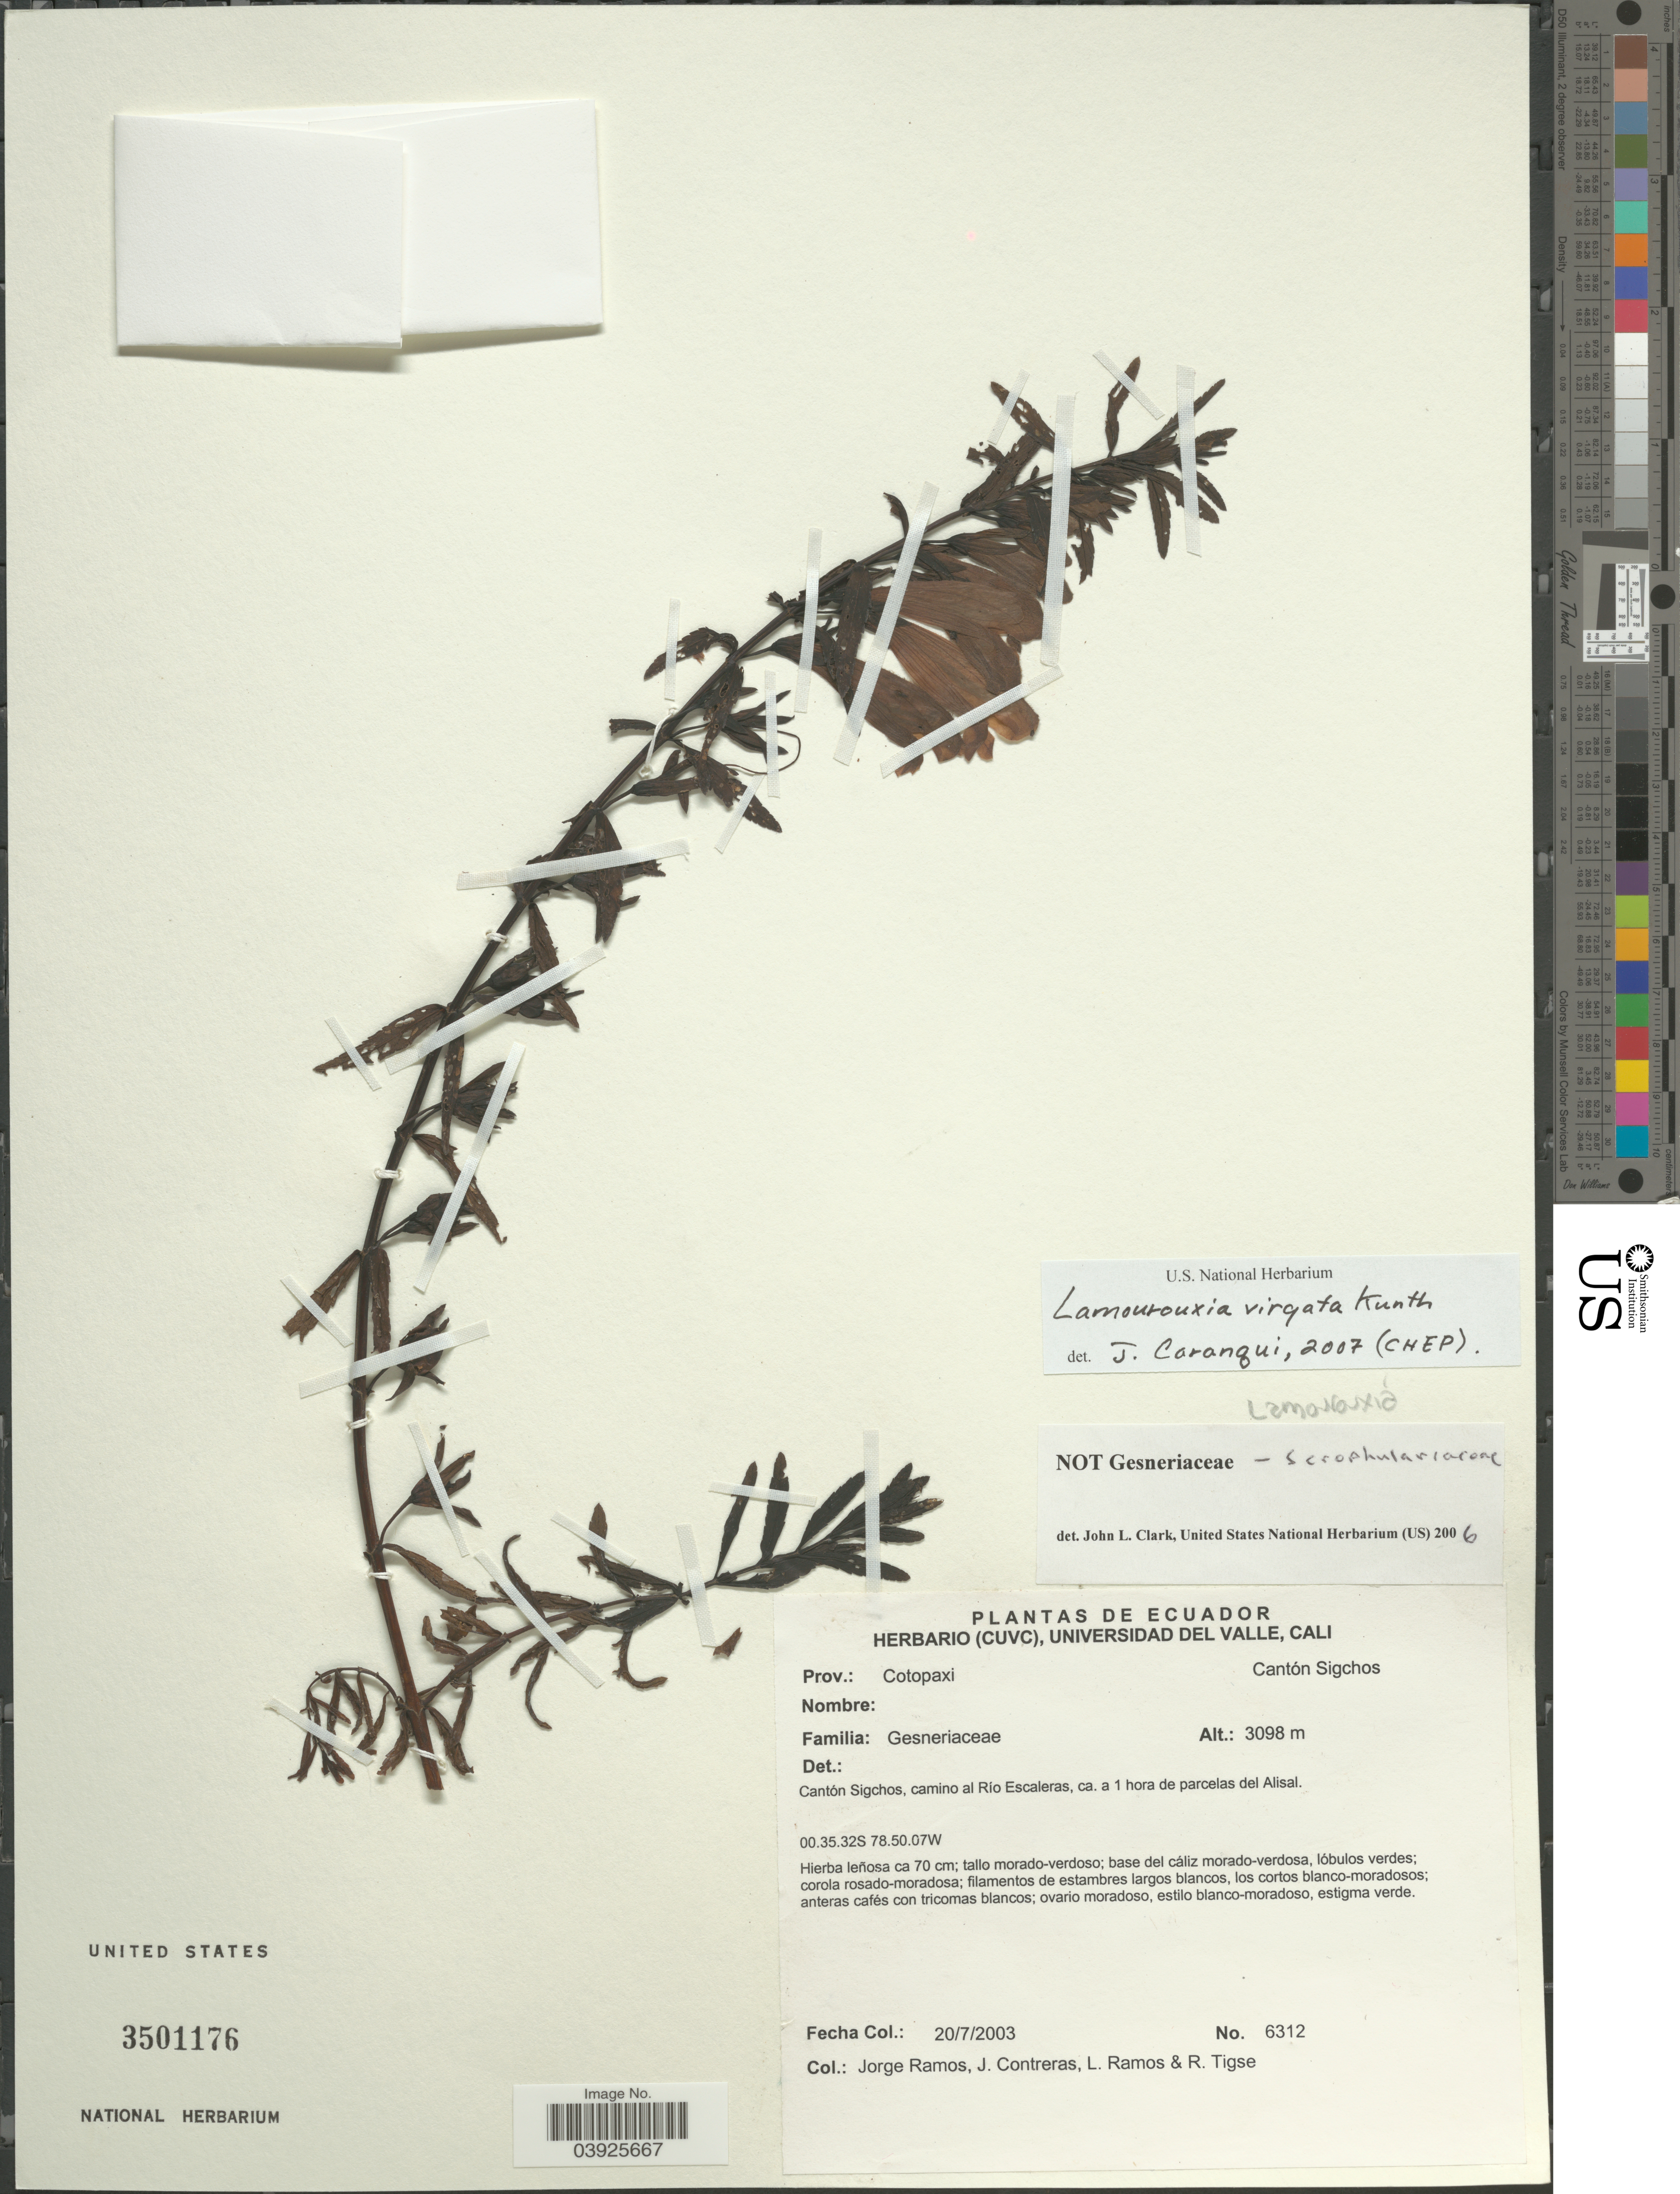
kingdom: Plantae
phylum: Tracheophyta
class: Magnoliopsida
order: Lamiales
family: Orobanchaceae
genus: Lamourouxia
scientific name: Lamourouxia virgata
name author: Kunth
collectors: J. Ramos, J. Contreras, L. Ramos & R. Tigse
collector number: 6312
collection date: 2003-07-20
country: Ecuador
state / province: Cotopaxi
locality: Cantón Sigchos. Camino al Río Escaleras, ca. a 1 hora de parcelas del Alisal.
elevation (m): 3098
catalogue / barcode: US 3501176